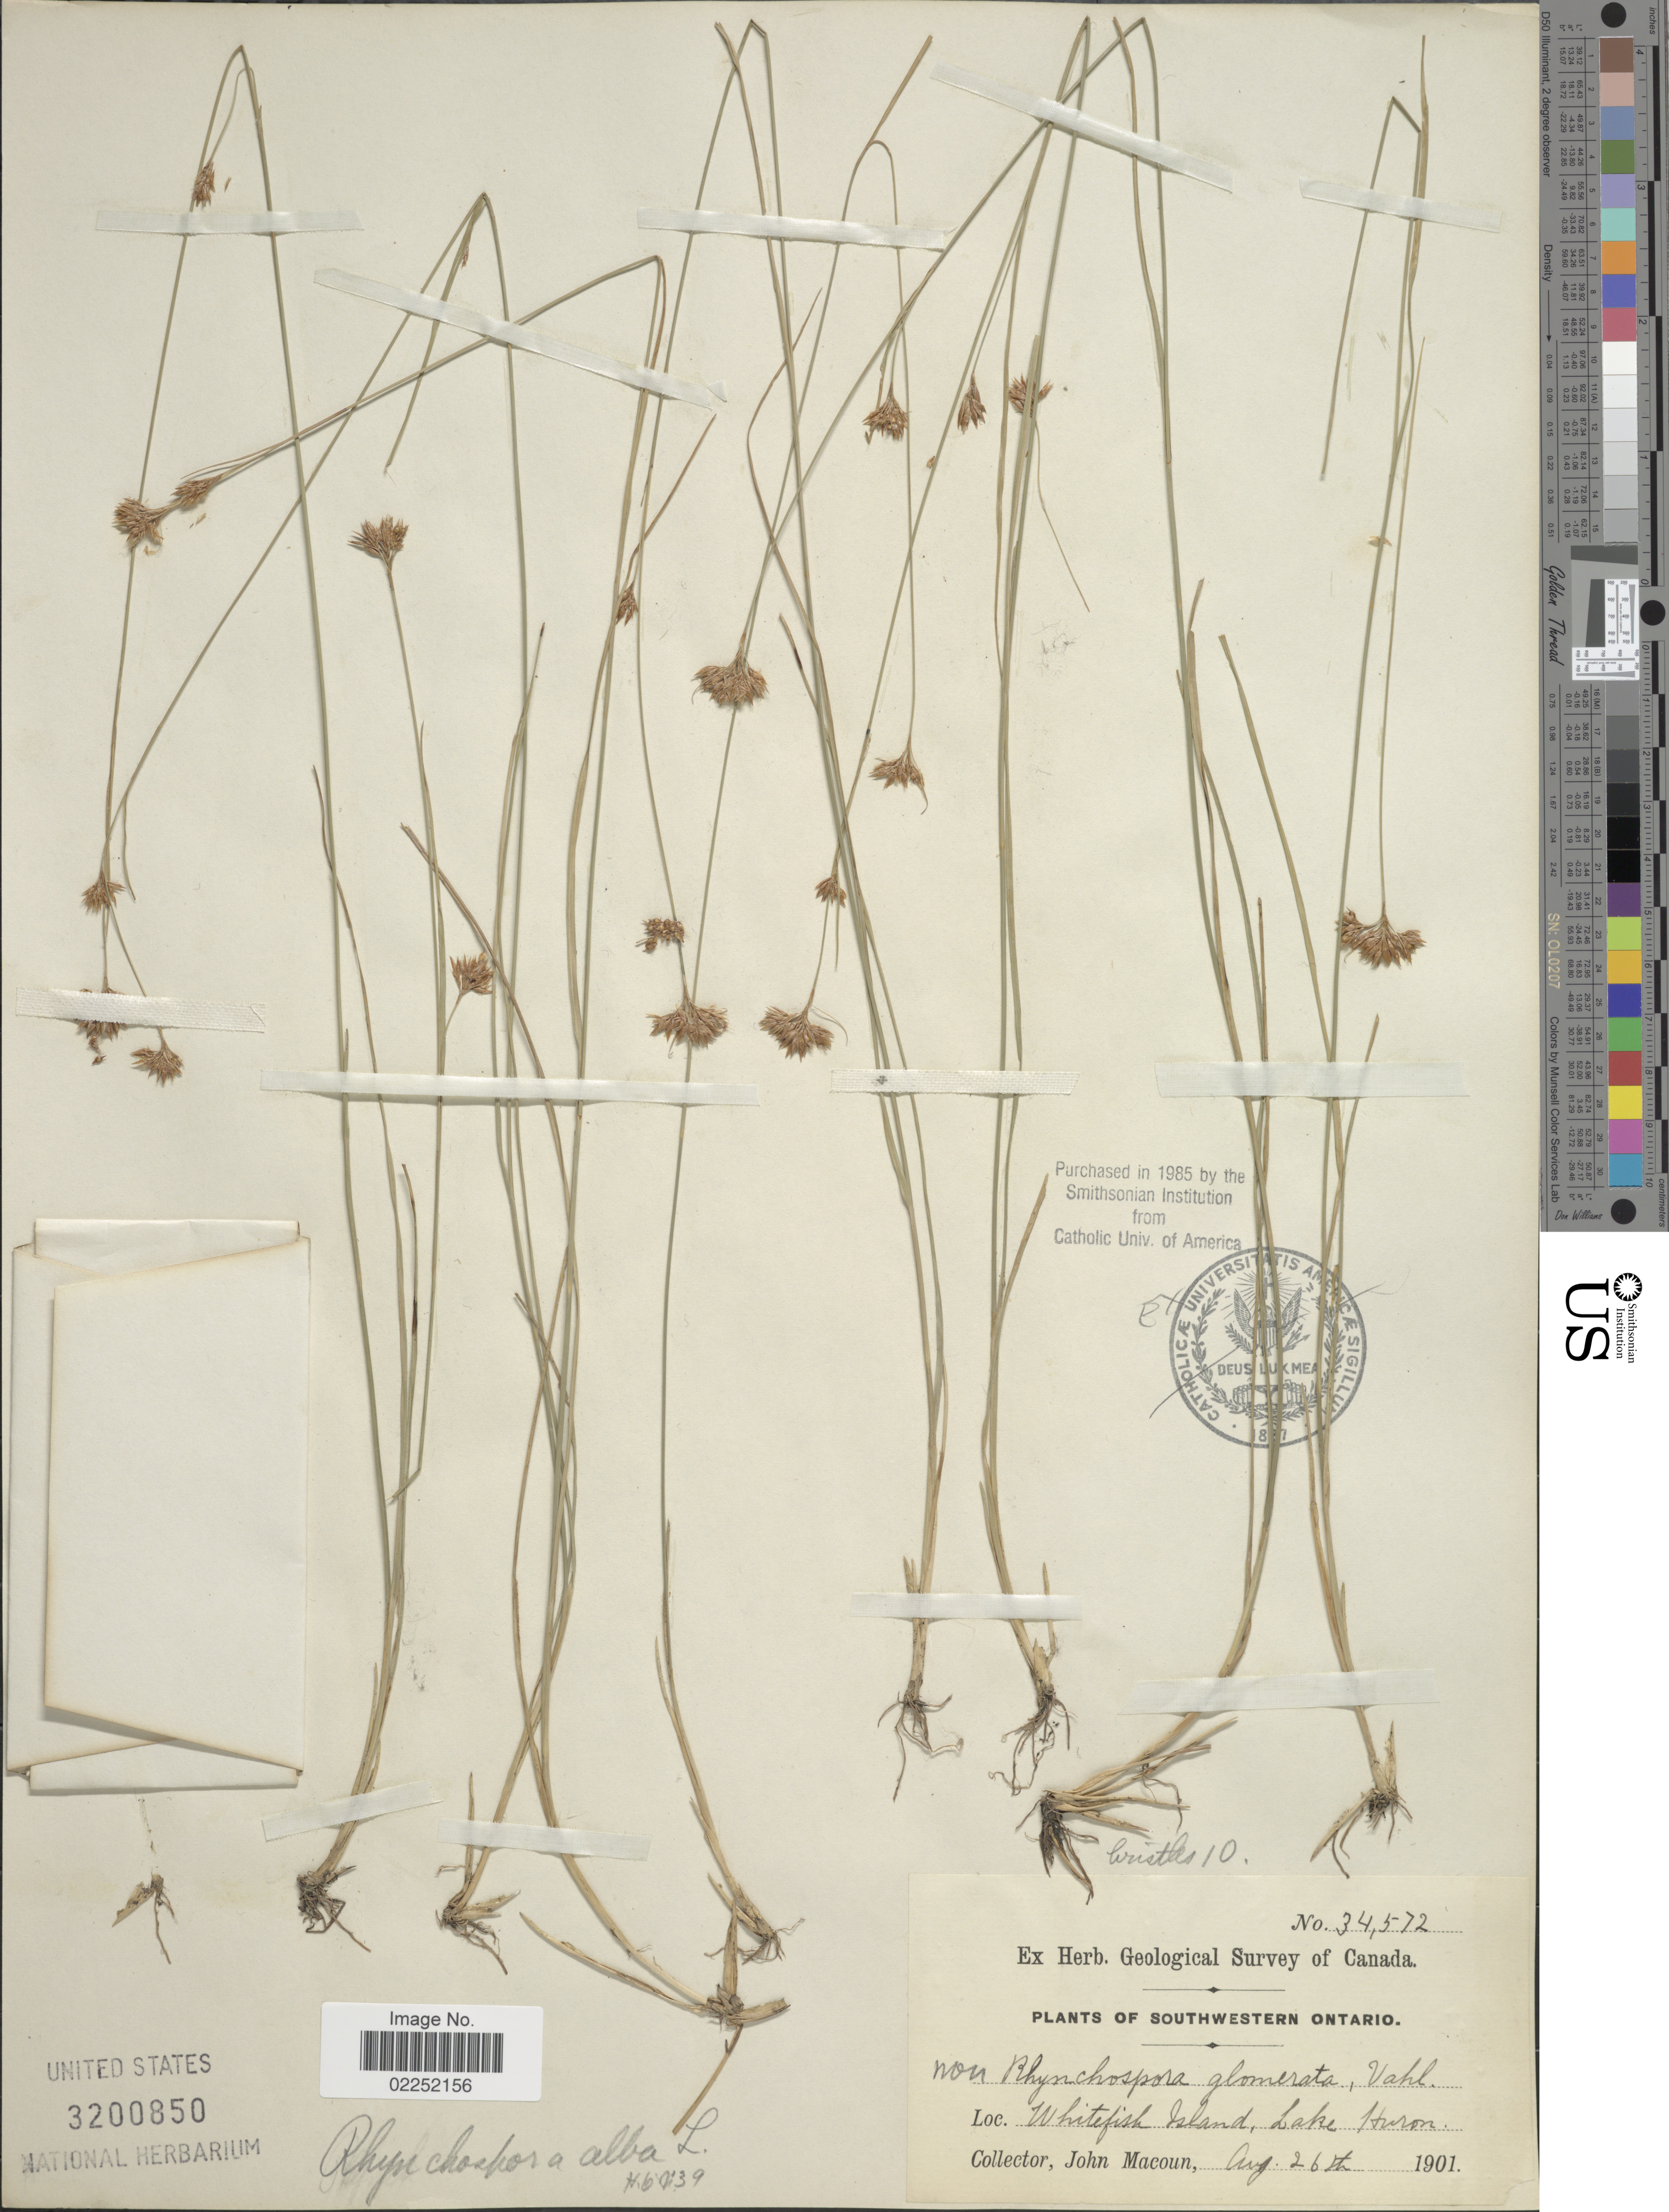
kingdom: Plantae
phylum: Tracheophyta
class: Liliopsida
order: Poales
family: Cyperaceae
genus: Rhynchospora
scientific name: Rhynchospora alba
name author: (L.) Vahl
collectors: J. Macoun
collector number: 34572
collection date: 1901-08-26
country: Canada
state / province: Ontario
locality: Southwestern Ontario, Whitefield Island, Lake Huron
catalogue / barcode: US 3200850